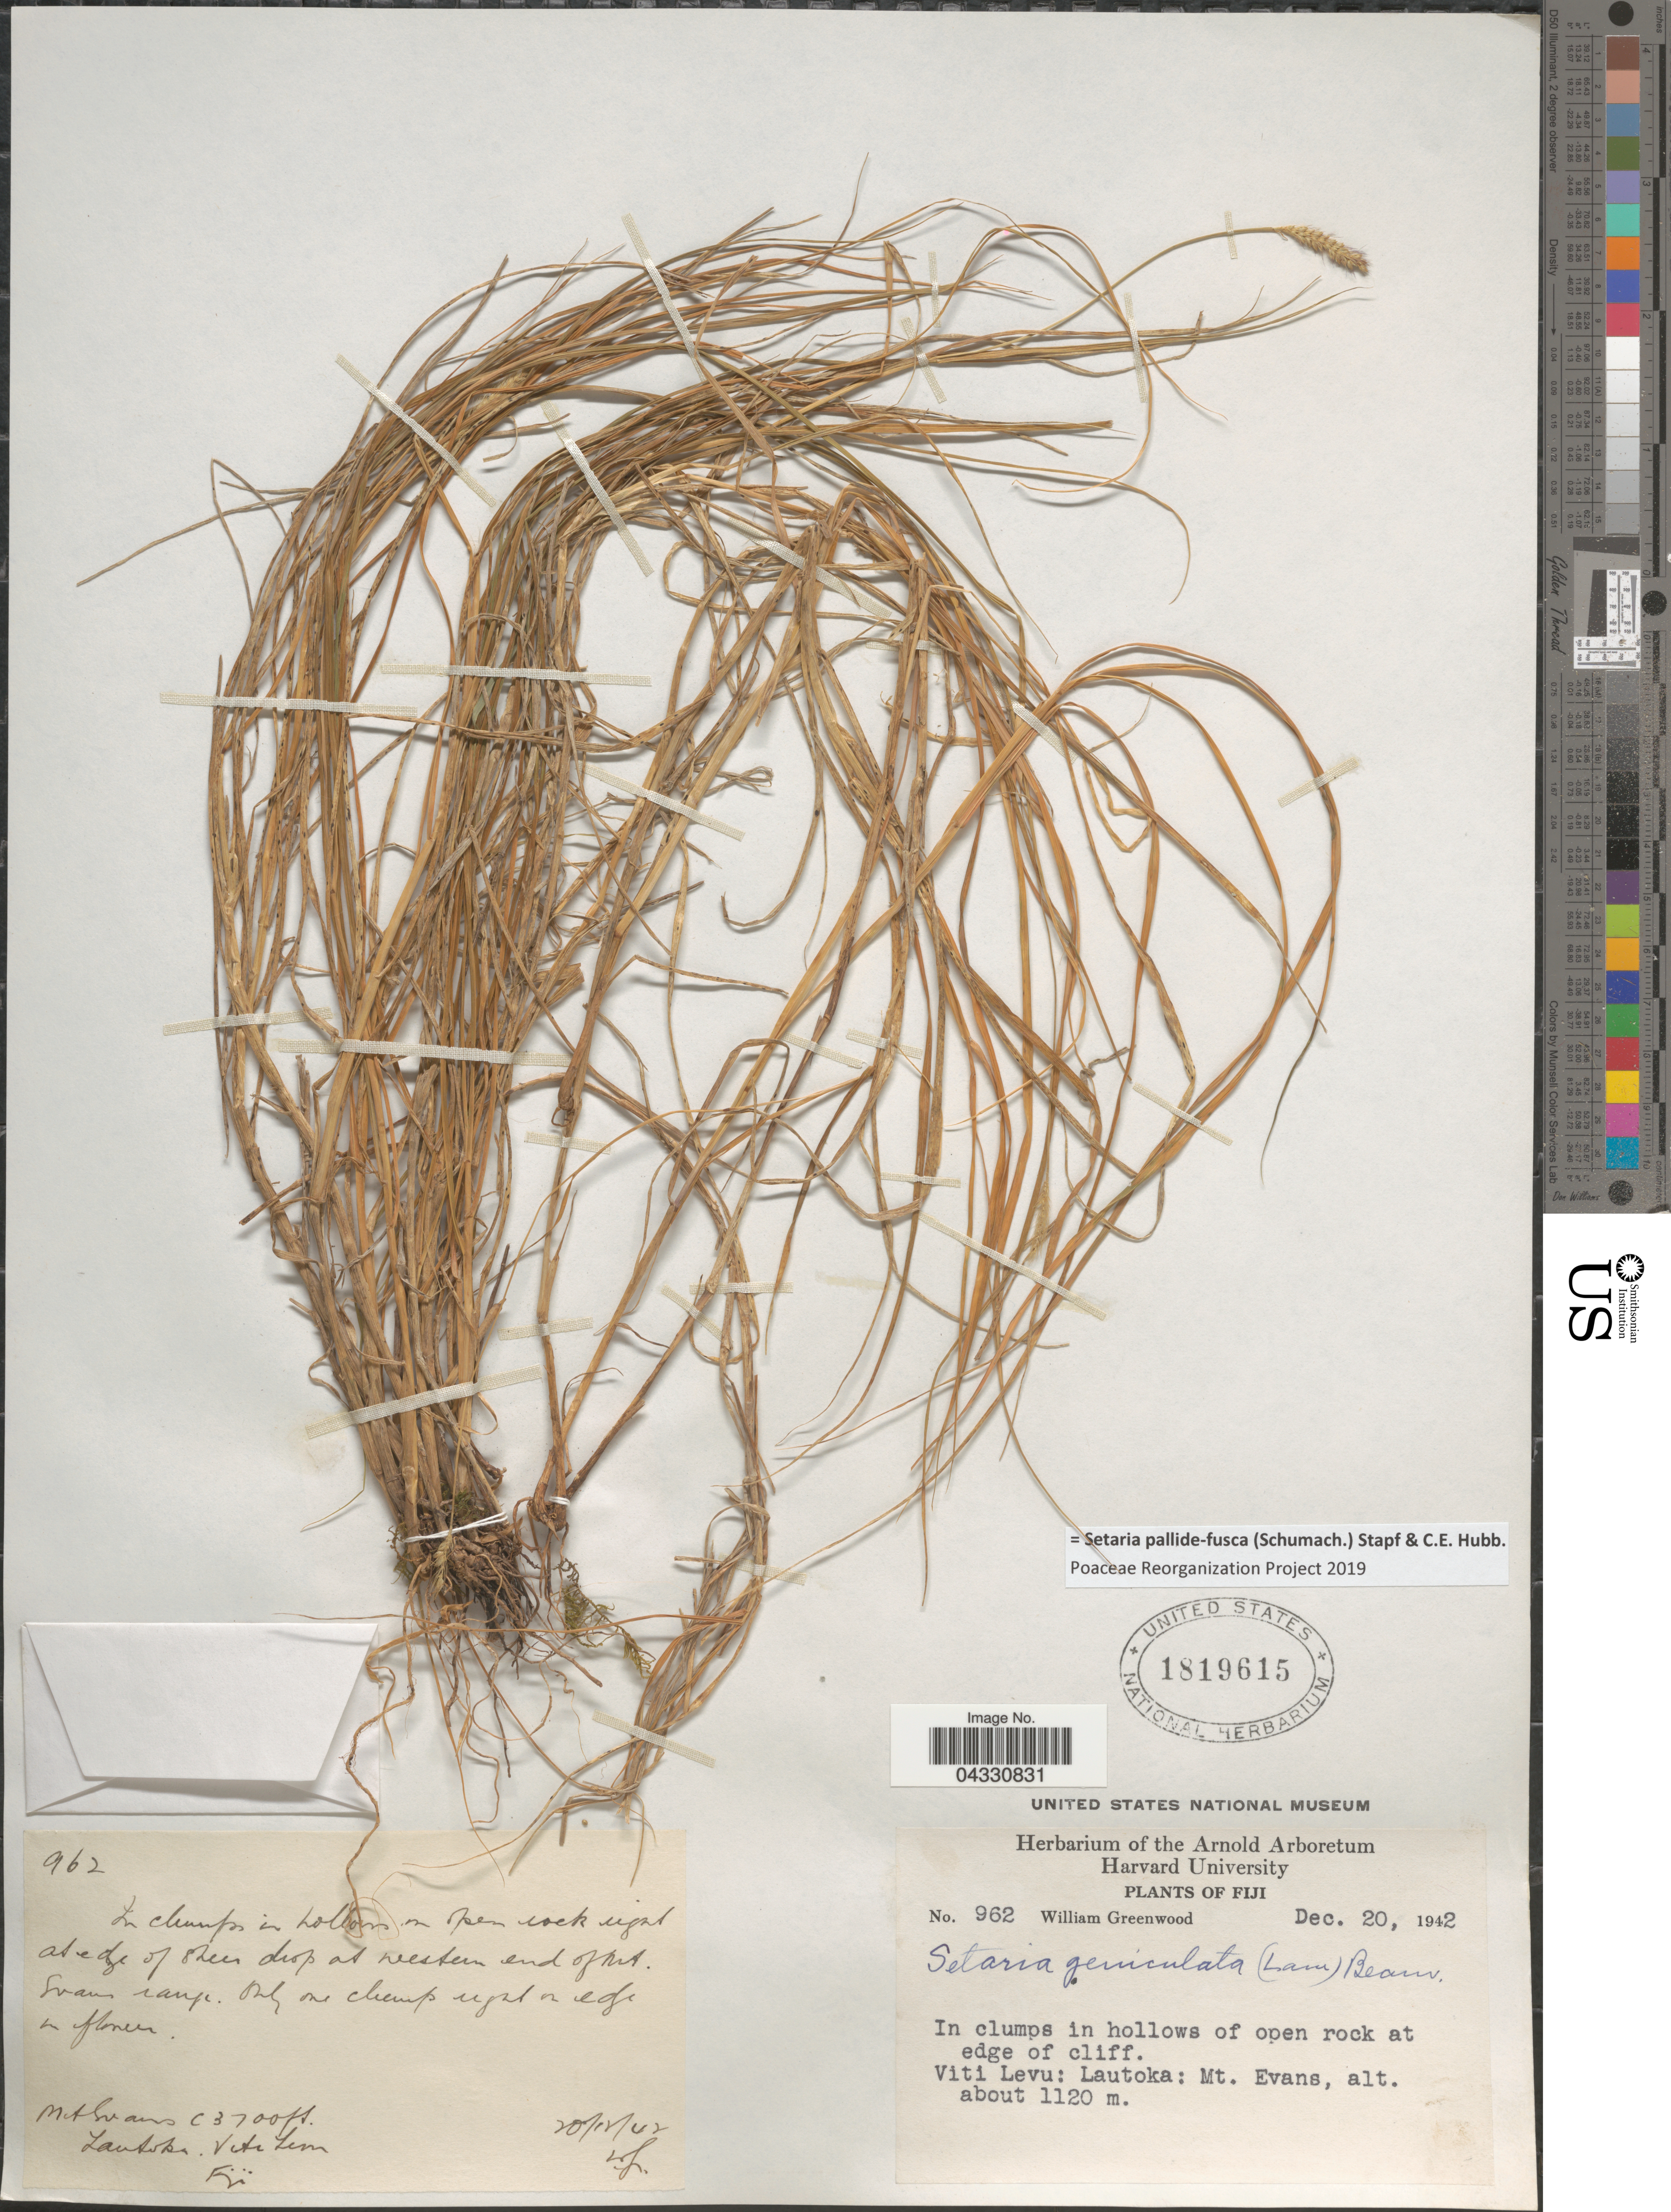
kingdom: Plantae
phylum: Tracheophyta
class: Liliopsida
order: Poales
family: Poaceae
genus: Setaria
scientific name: Setaria pallide-fusca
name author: (Schumach.) Stapf & C.E. Hubb.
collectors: W. Greenwood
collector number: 962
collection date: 1942-12-20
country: Fiji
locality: Viti Levu: Lautoka: Mt. Evans.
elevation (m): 1120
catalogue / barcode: US 1819615